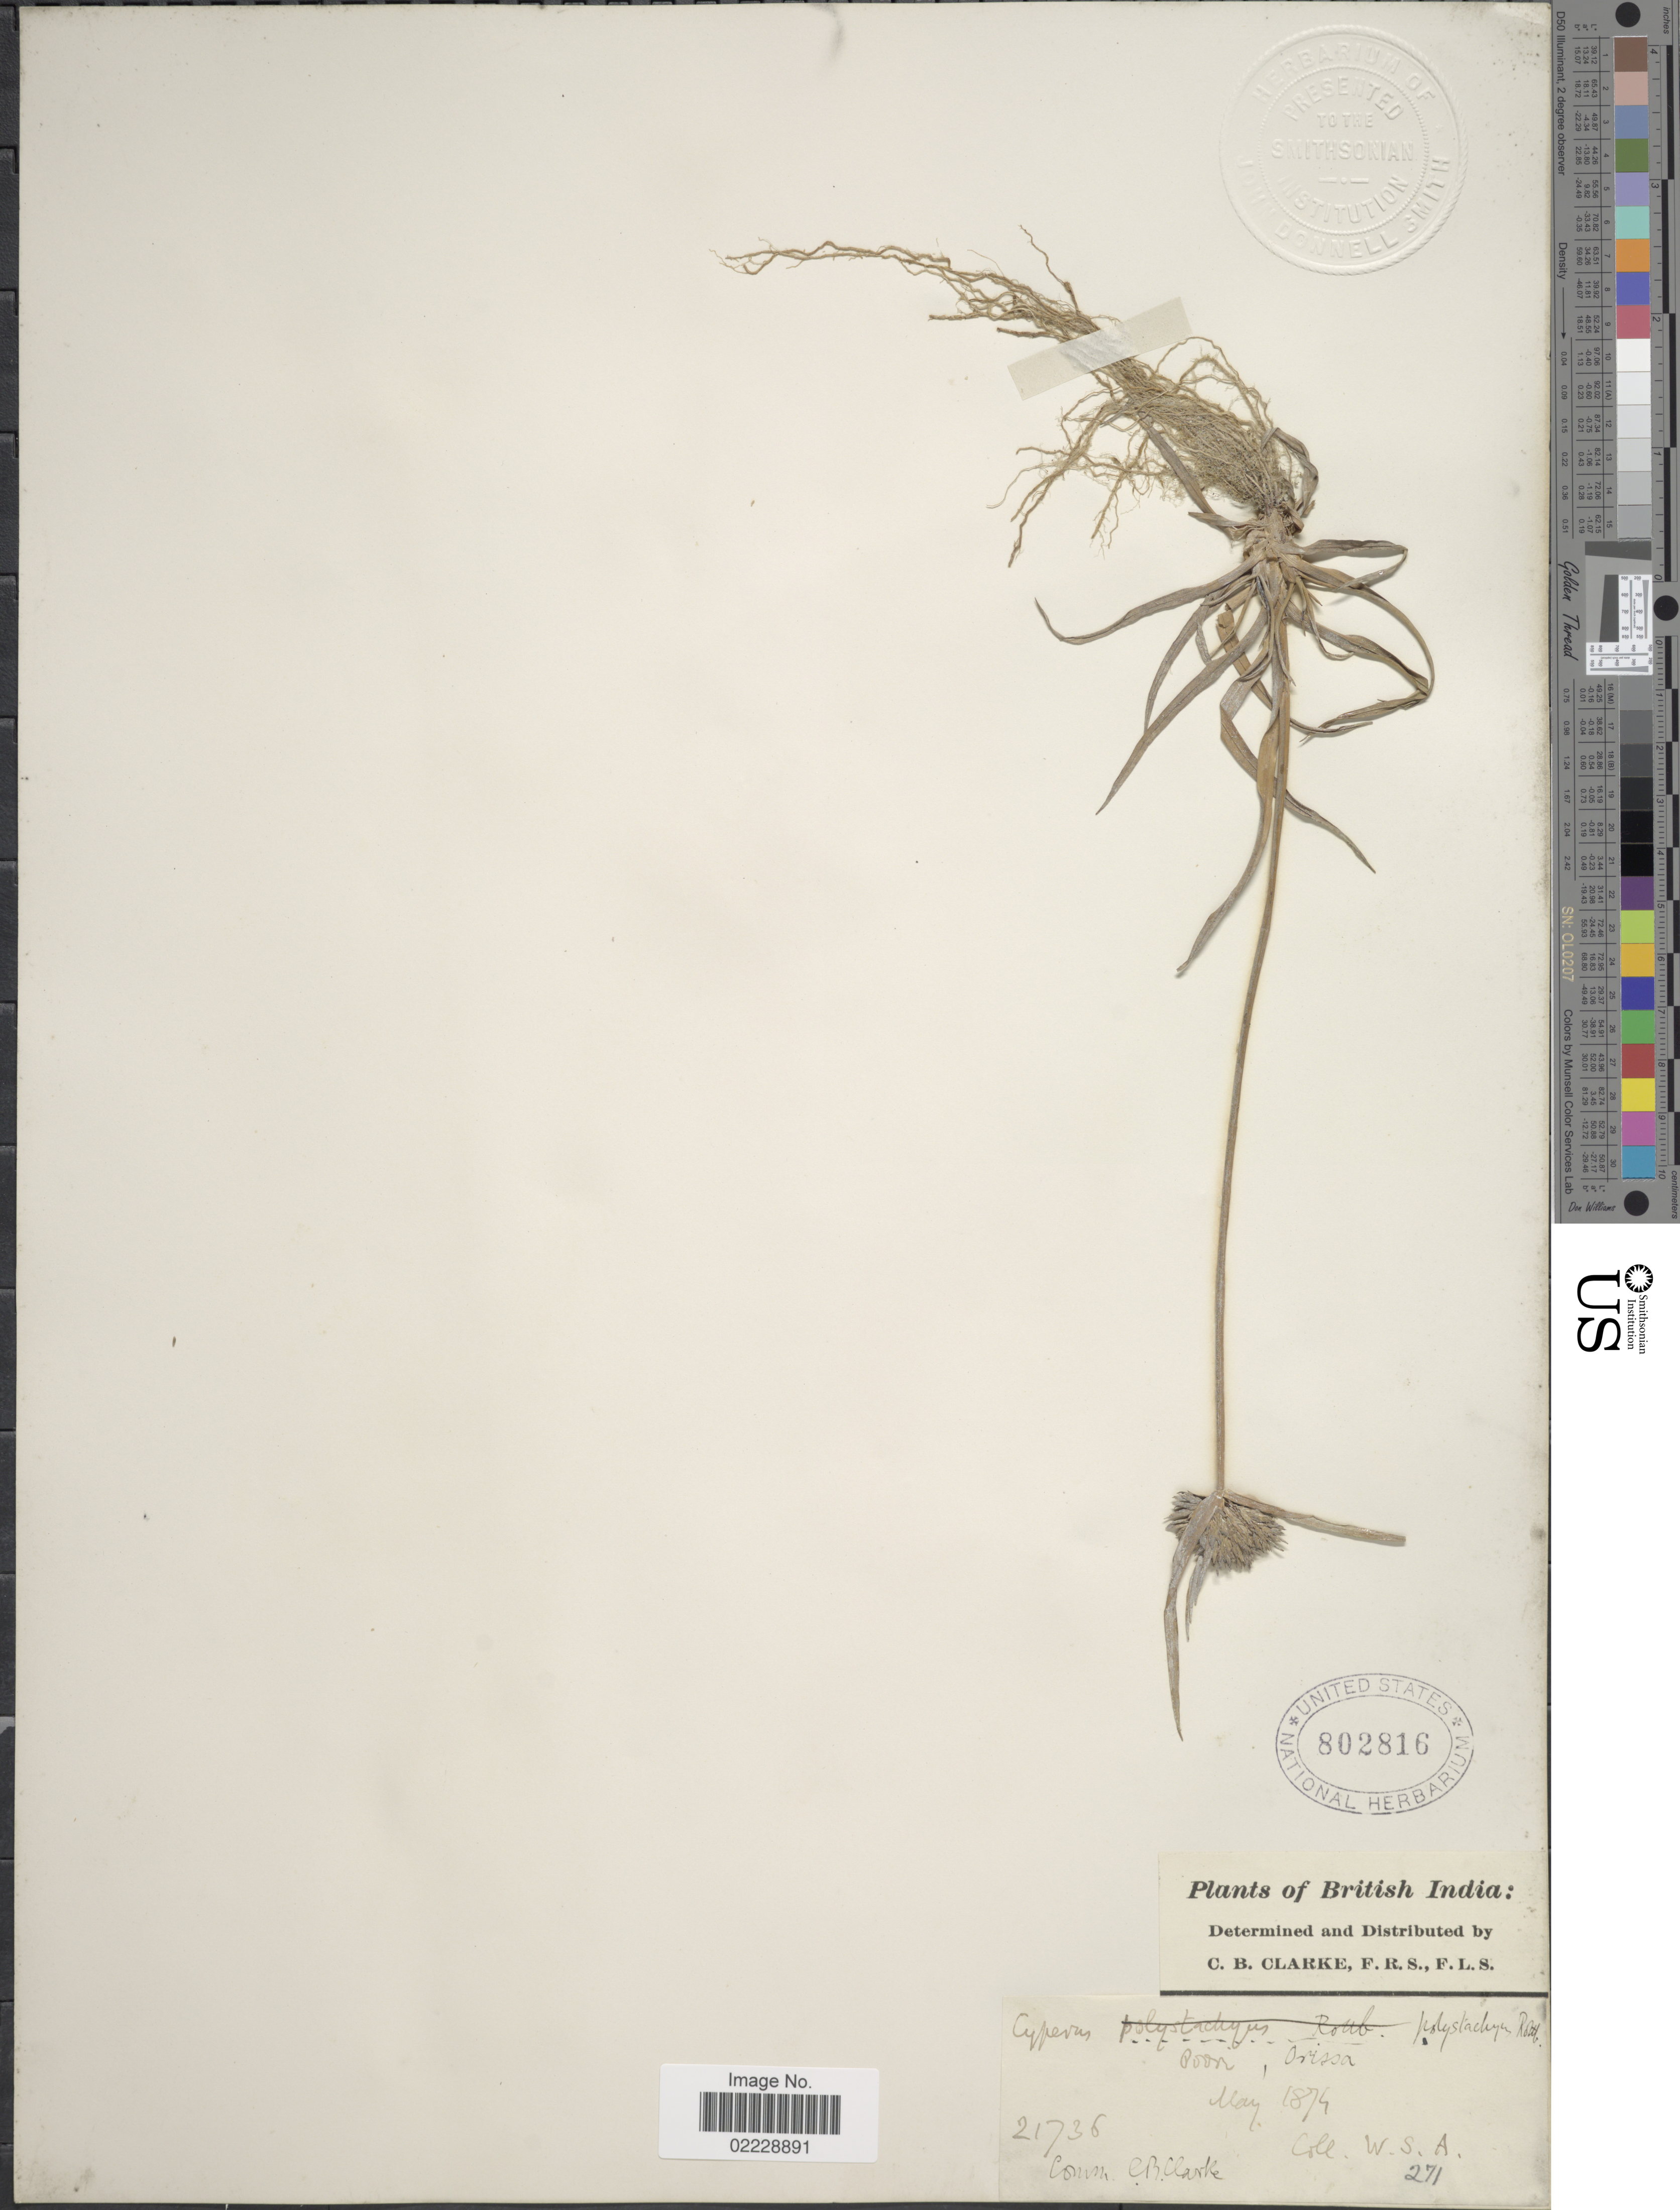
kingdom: Plantae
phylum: Tracheophyta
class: Liliopsida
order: Poales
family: Cyperaceae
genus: Cyperus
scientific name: Cyperus polystachyos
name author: Rottb.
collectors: C. B. Clarke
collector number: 21736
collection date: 1874-05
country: India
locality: British India. Poor, Orissa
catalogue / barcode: US 802816